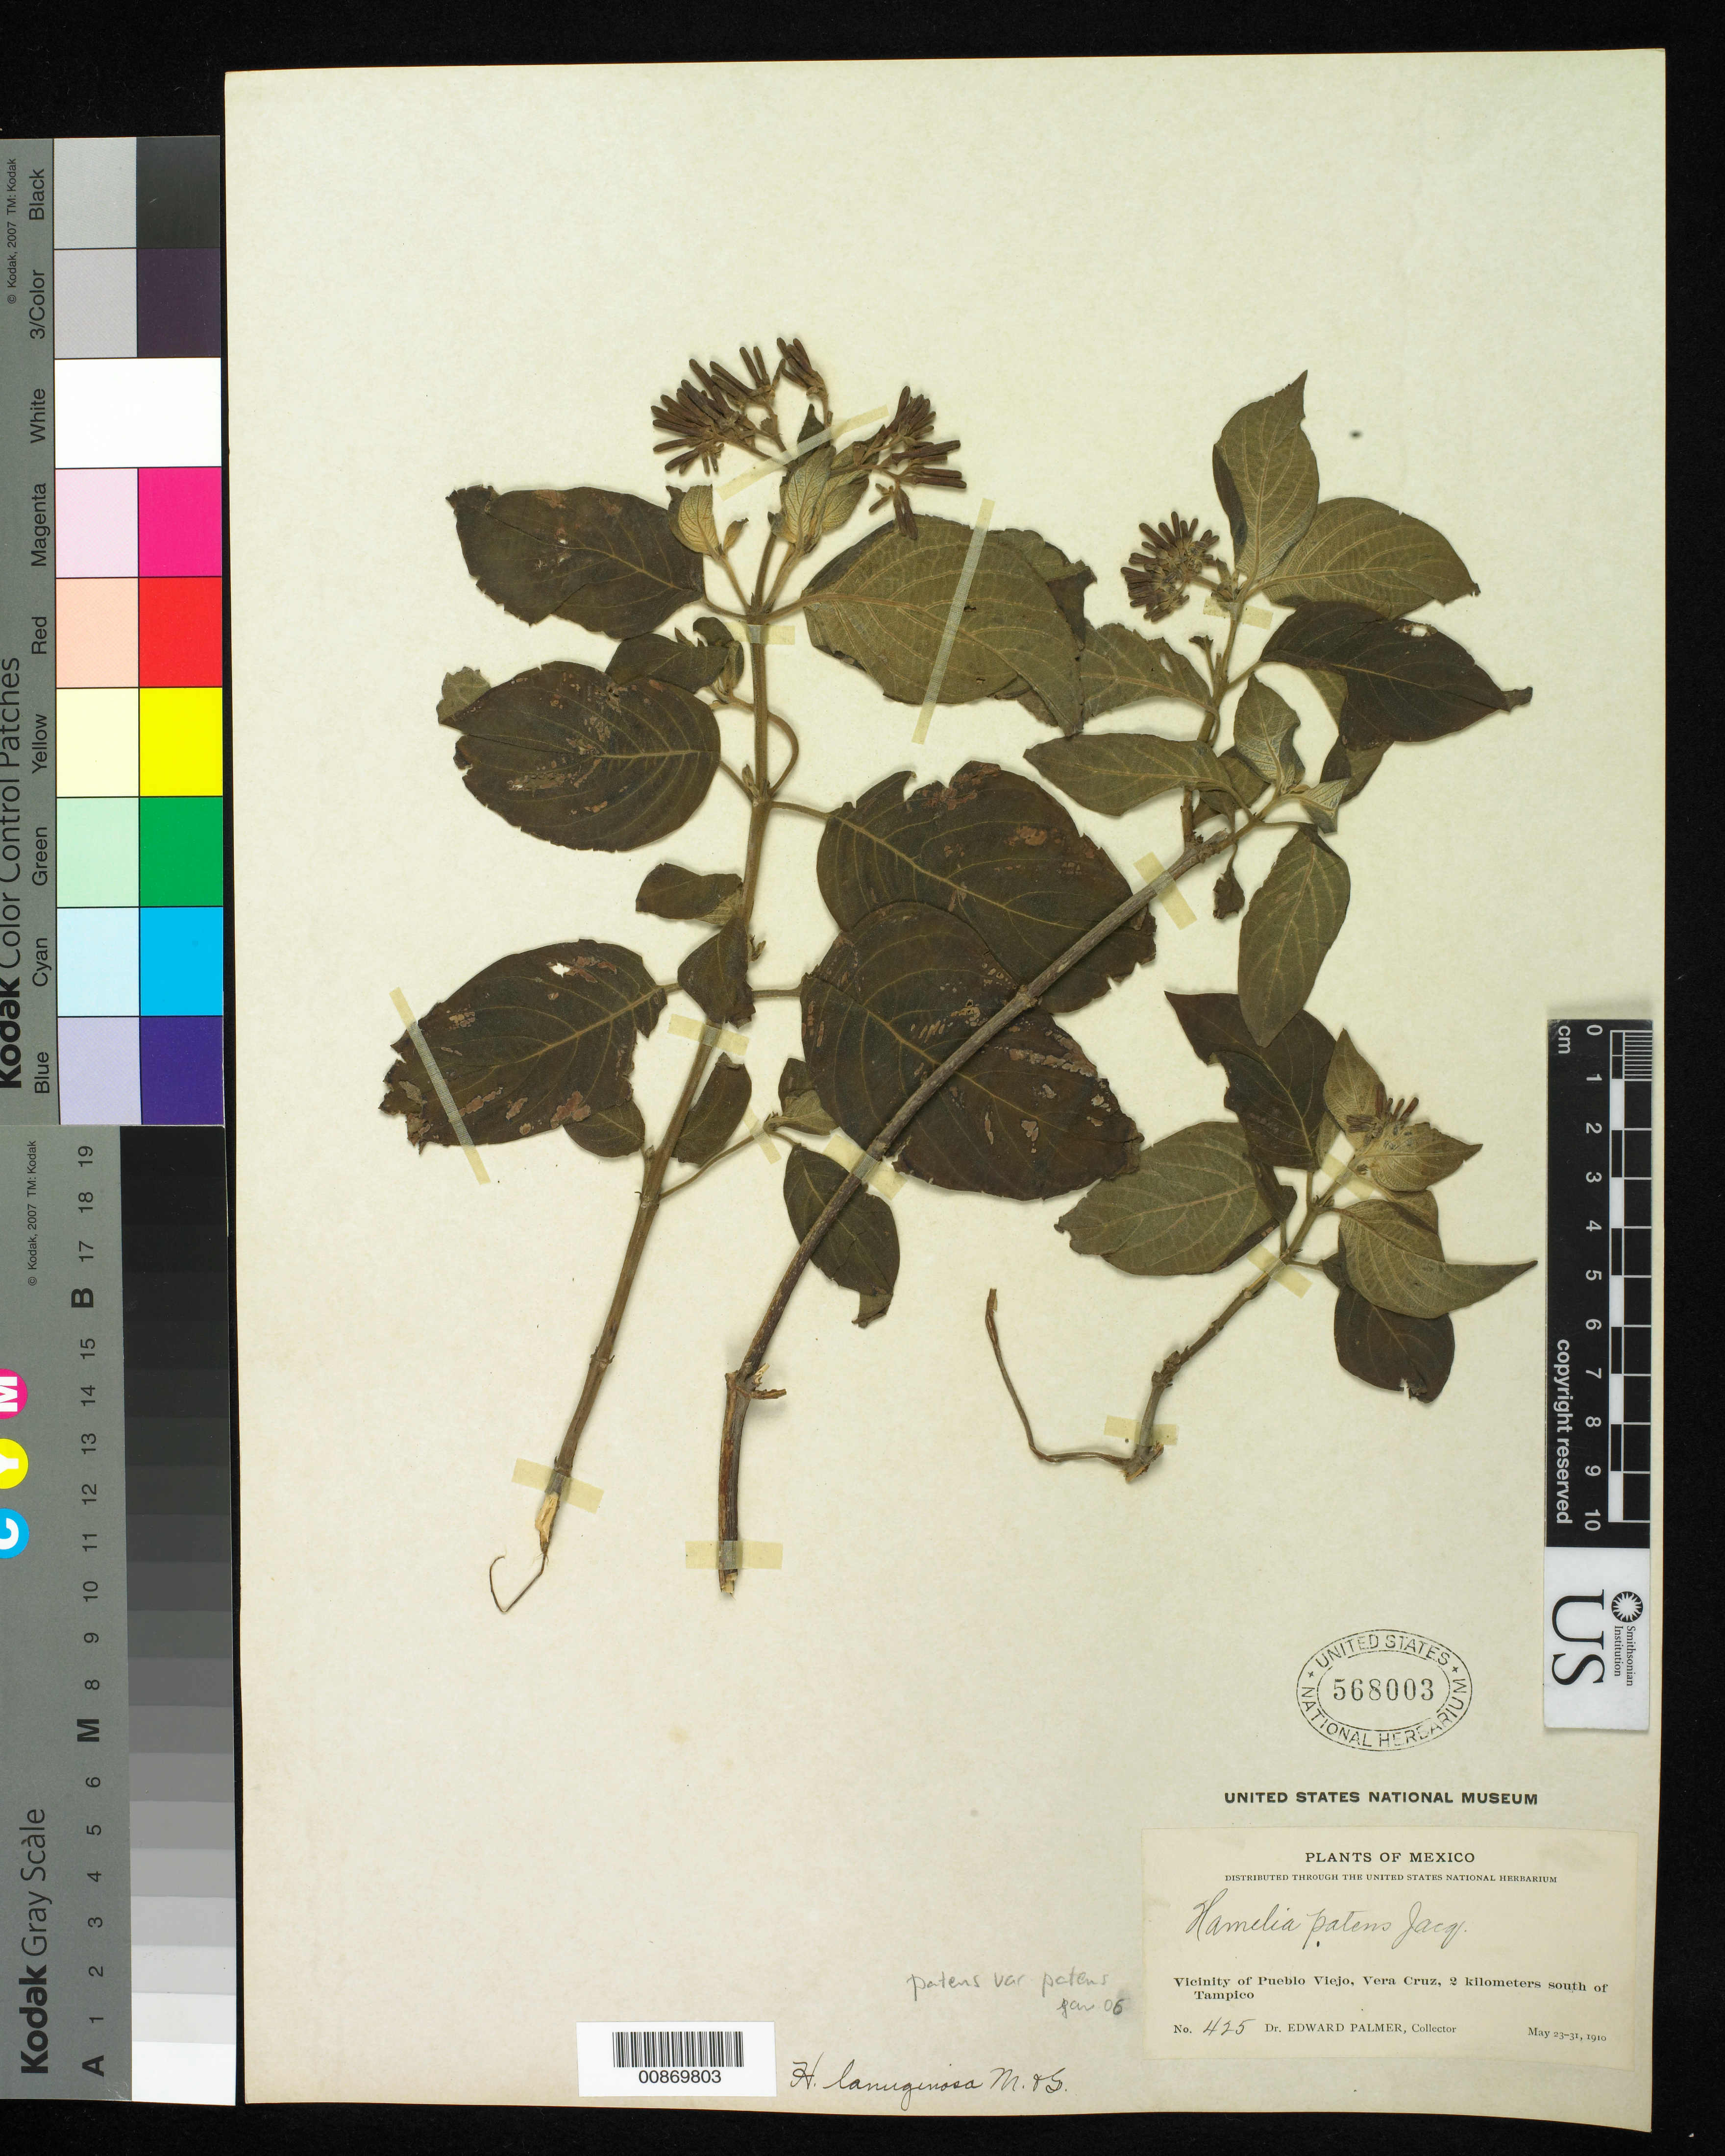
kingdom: Plantae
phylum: Tracheophyta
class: Magnoliopsida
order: Gentianales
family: Rubiaceae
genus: Hamelia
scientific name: Hamelia patens var. patens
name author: Jacq.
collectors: E. Palmer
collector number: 425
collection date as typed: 23 May 1910 to 31 May 1910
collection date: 1910-05-23/1910-05-31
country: Mexico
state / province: Veracruz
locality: Vicinity of Pueblo Viejo, Veracruz, 2 kilometers south of Tampico.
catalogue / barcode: US 568003